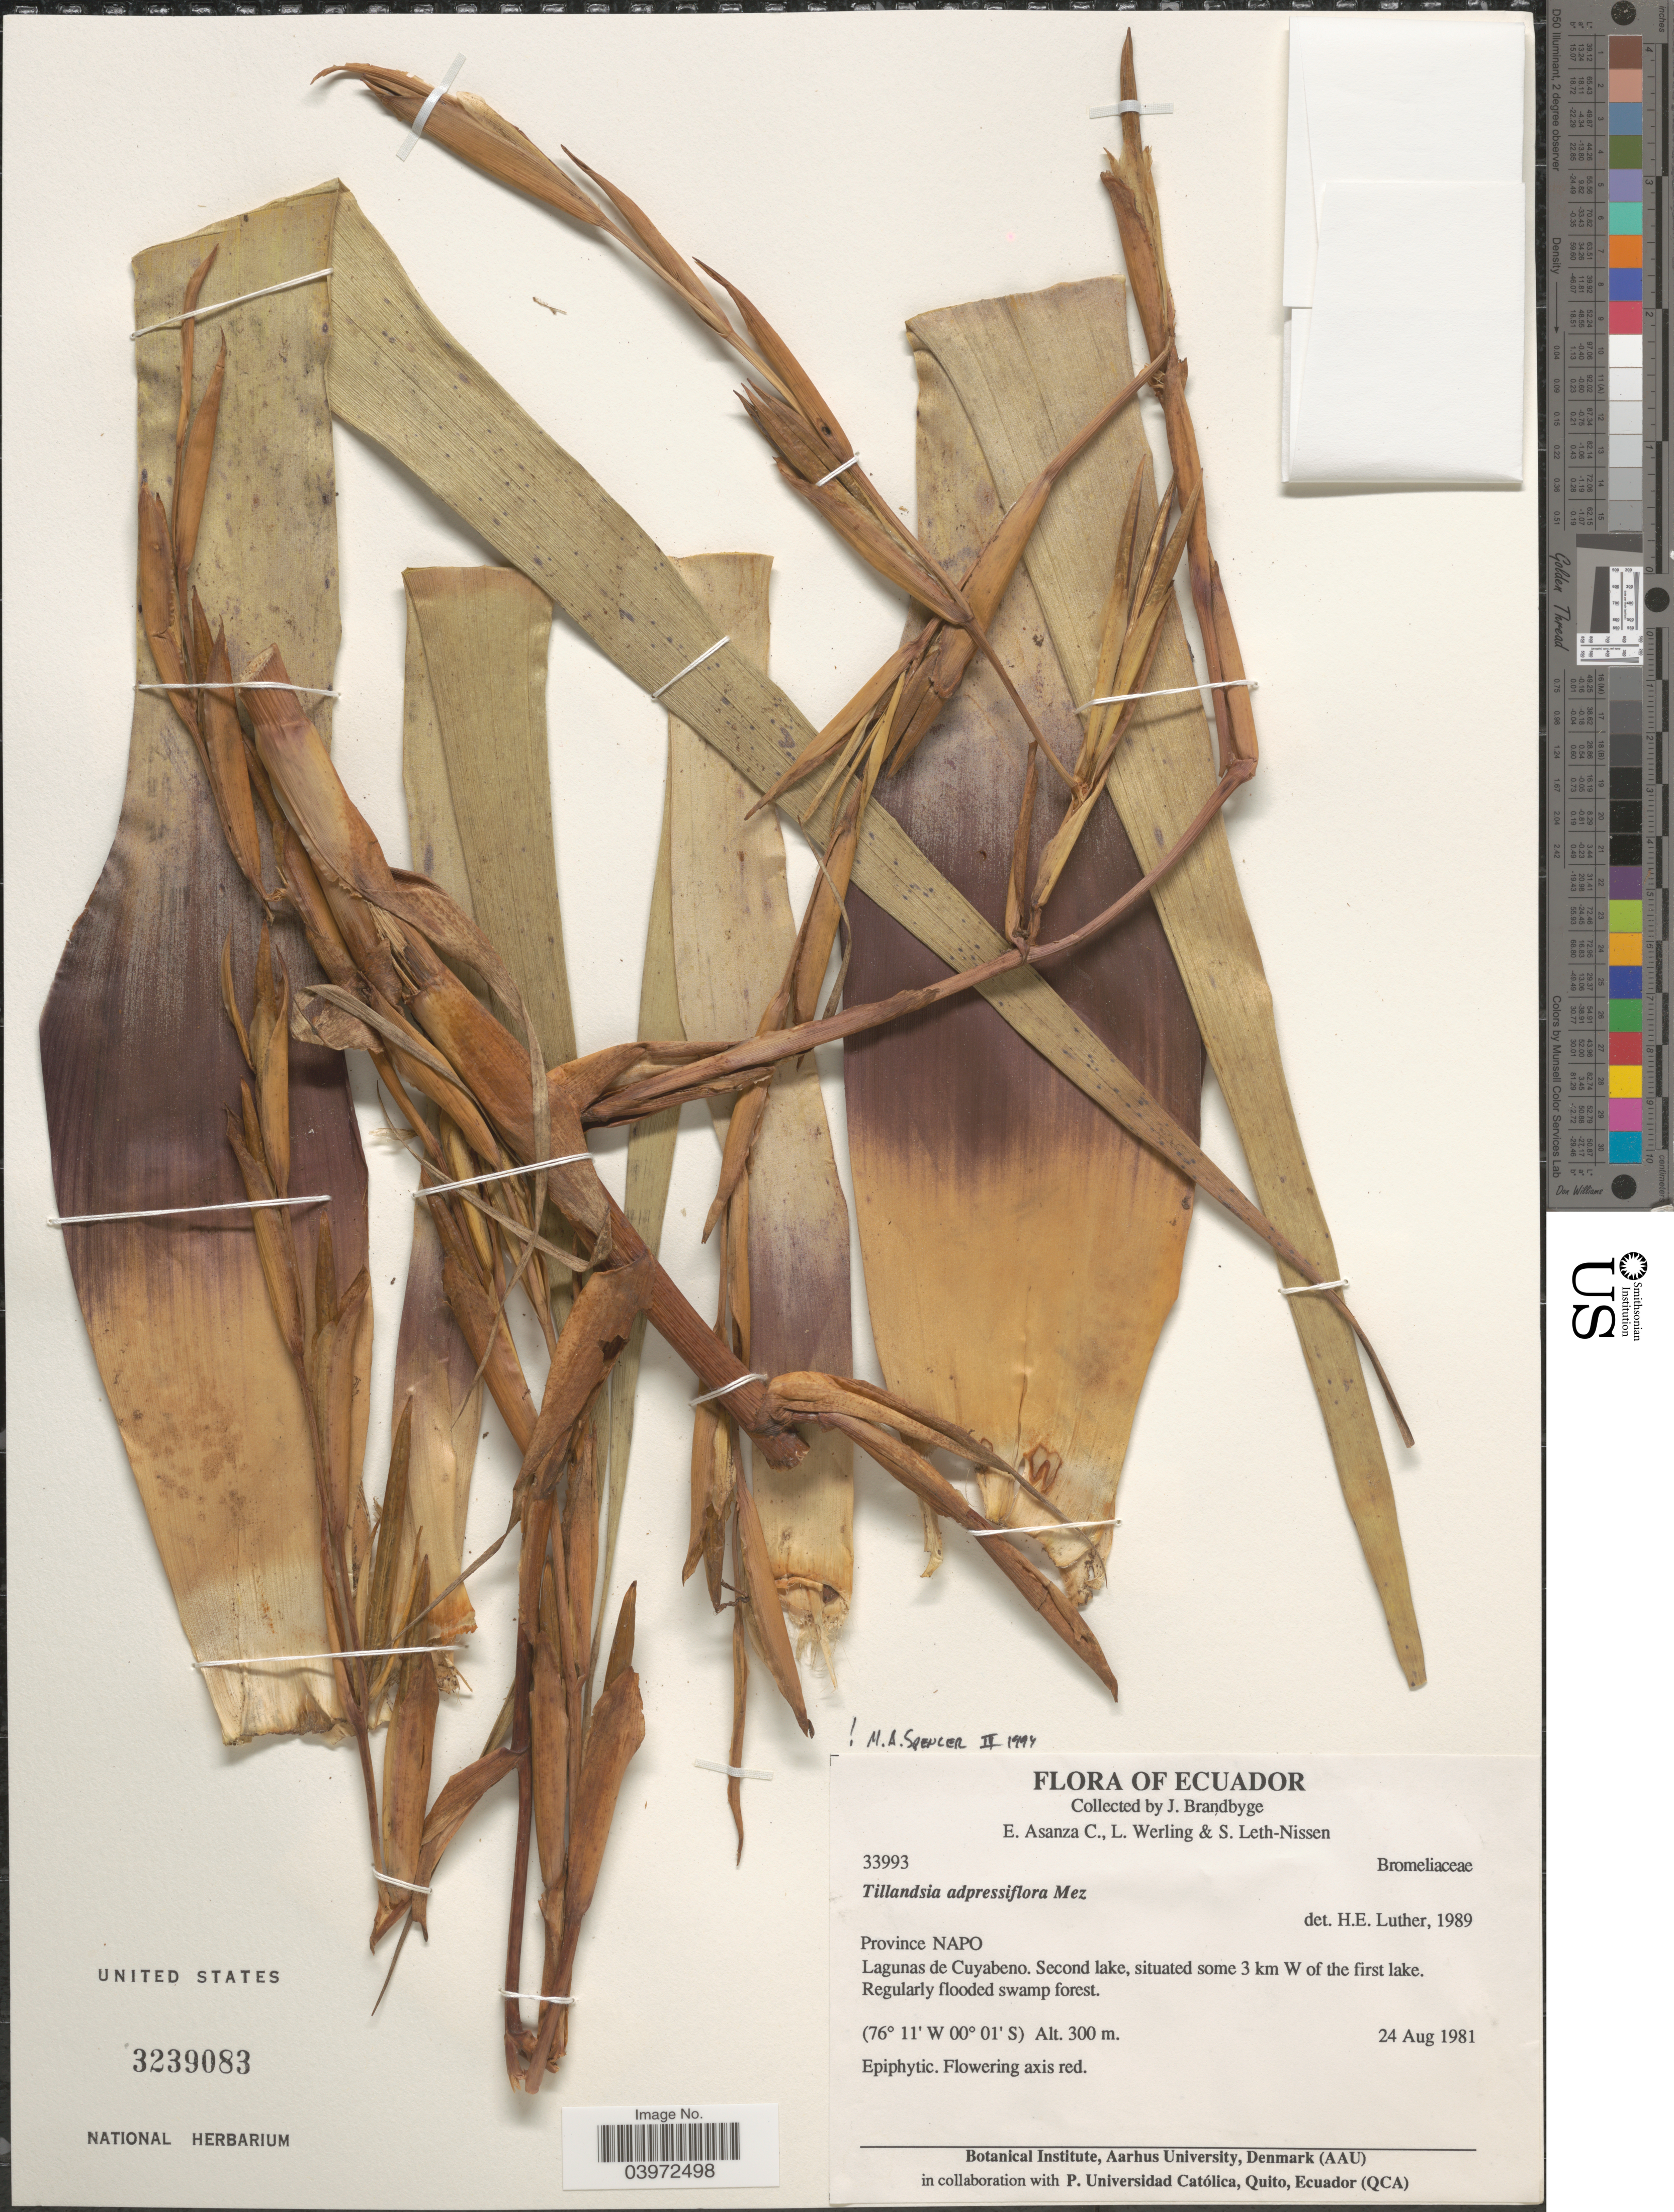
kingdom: Plantae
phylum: Tracheophyta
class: Liliopsida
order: Poales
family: Bromeliaceae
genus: Tillandsia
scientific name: Tillandsia adpressiflora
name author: Mez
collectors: J. Brandbyge, E. Asanza C., L. Werling & S. Leth-Nissen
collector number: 33993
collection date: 1981-08-24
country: Ecuador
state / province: Napo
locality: Lagunas de Cuyabeno. Second lake, situated some 3 km W of the first lake.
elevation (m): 300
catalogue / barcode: US 3239083